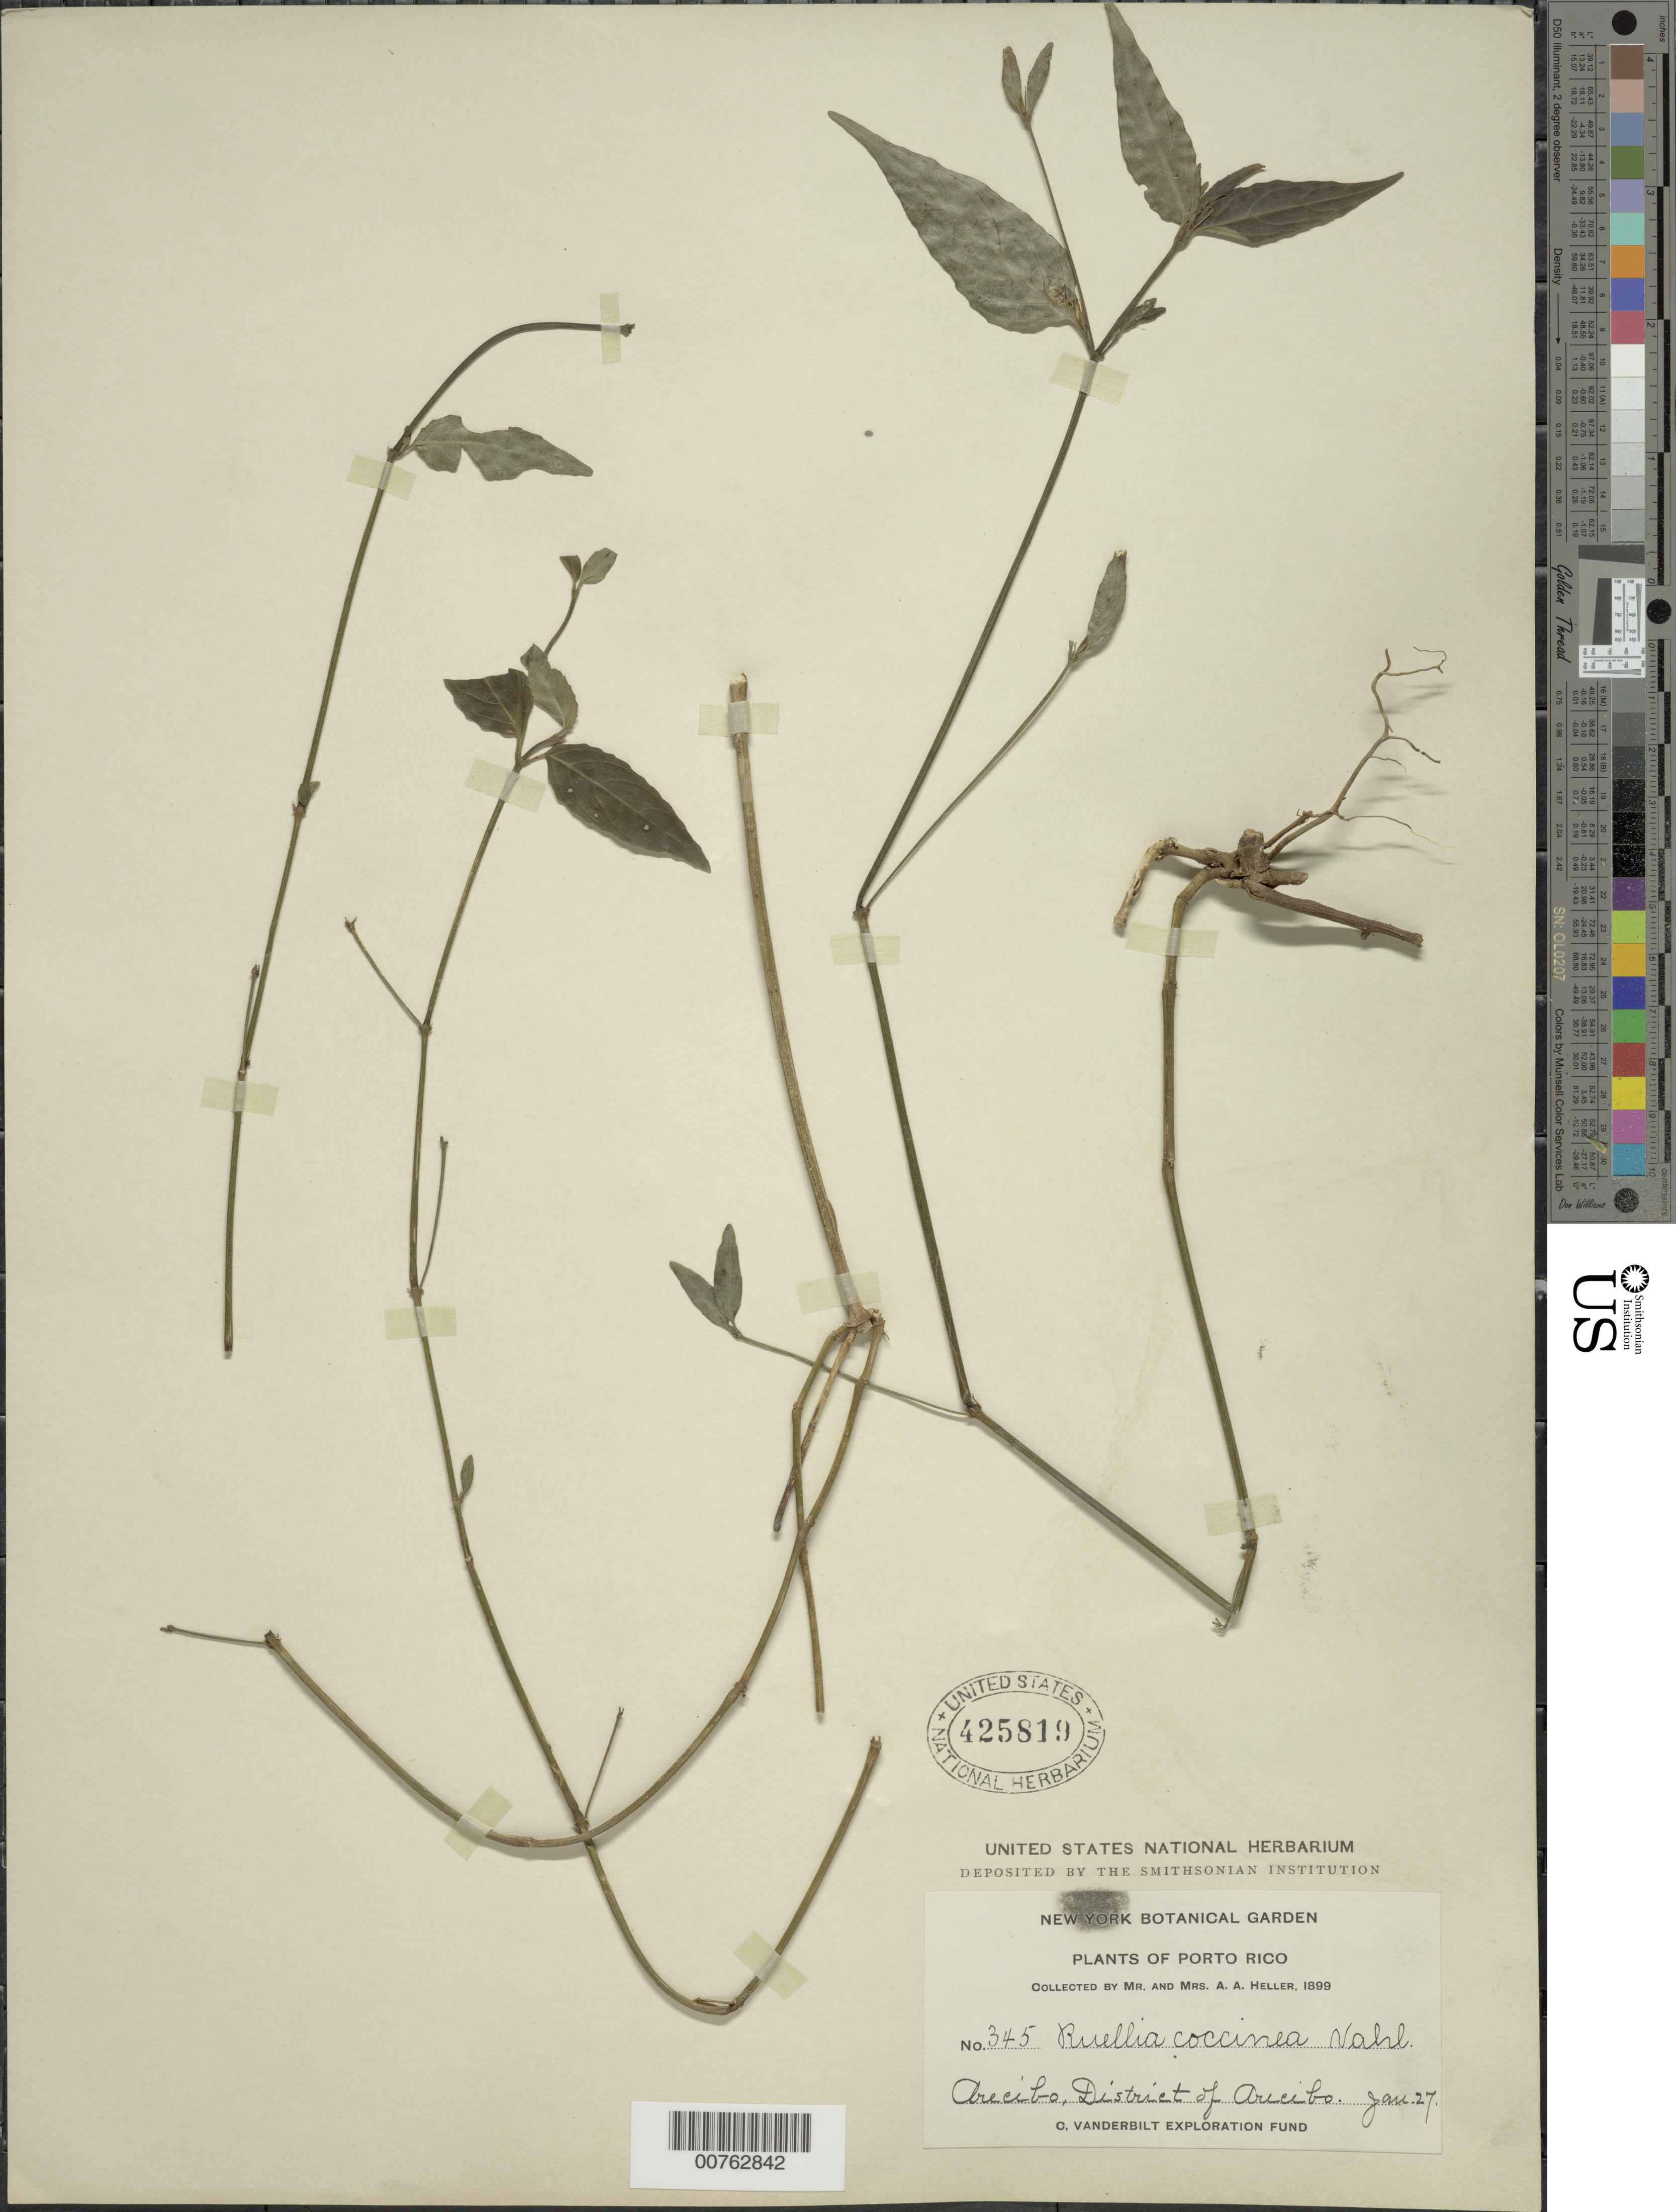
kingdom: Plantae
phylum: Tracheophyta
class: Magnoliopsida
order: Lamiales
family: Acanthaceae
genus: Ruellia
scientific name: Ruellia coccinea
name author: (L.) Vahl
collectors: A. A. Heller & E. G. Heller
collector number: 345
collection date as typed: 27 Jan 1899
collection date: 1899-01-27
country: Puerto Rico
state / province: Abonito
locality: Aibonito. District of Arecibo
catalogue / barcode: US 425819